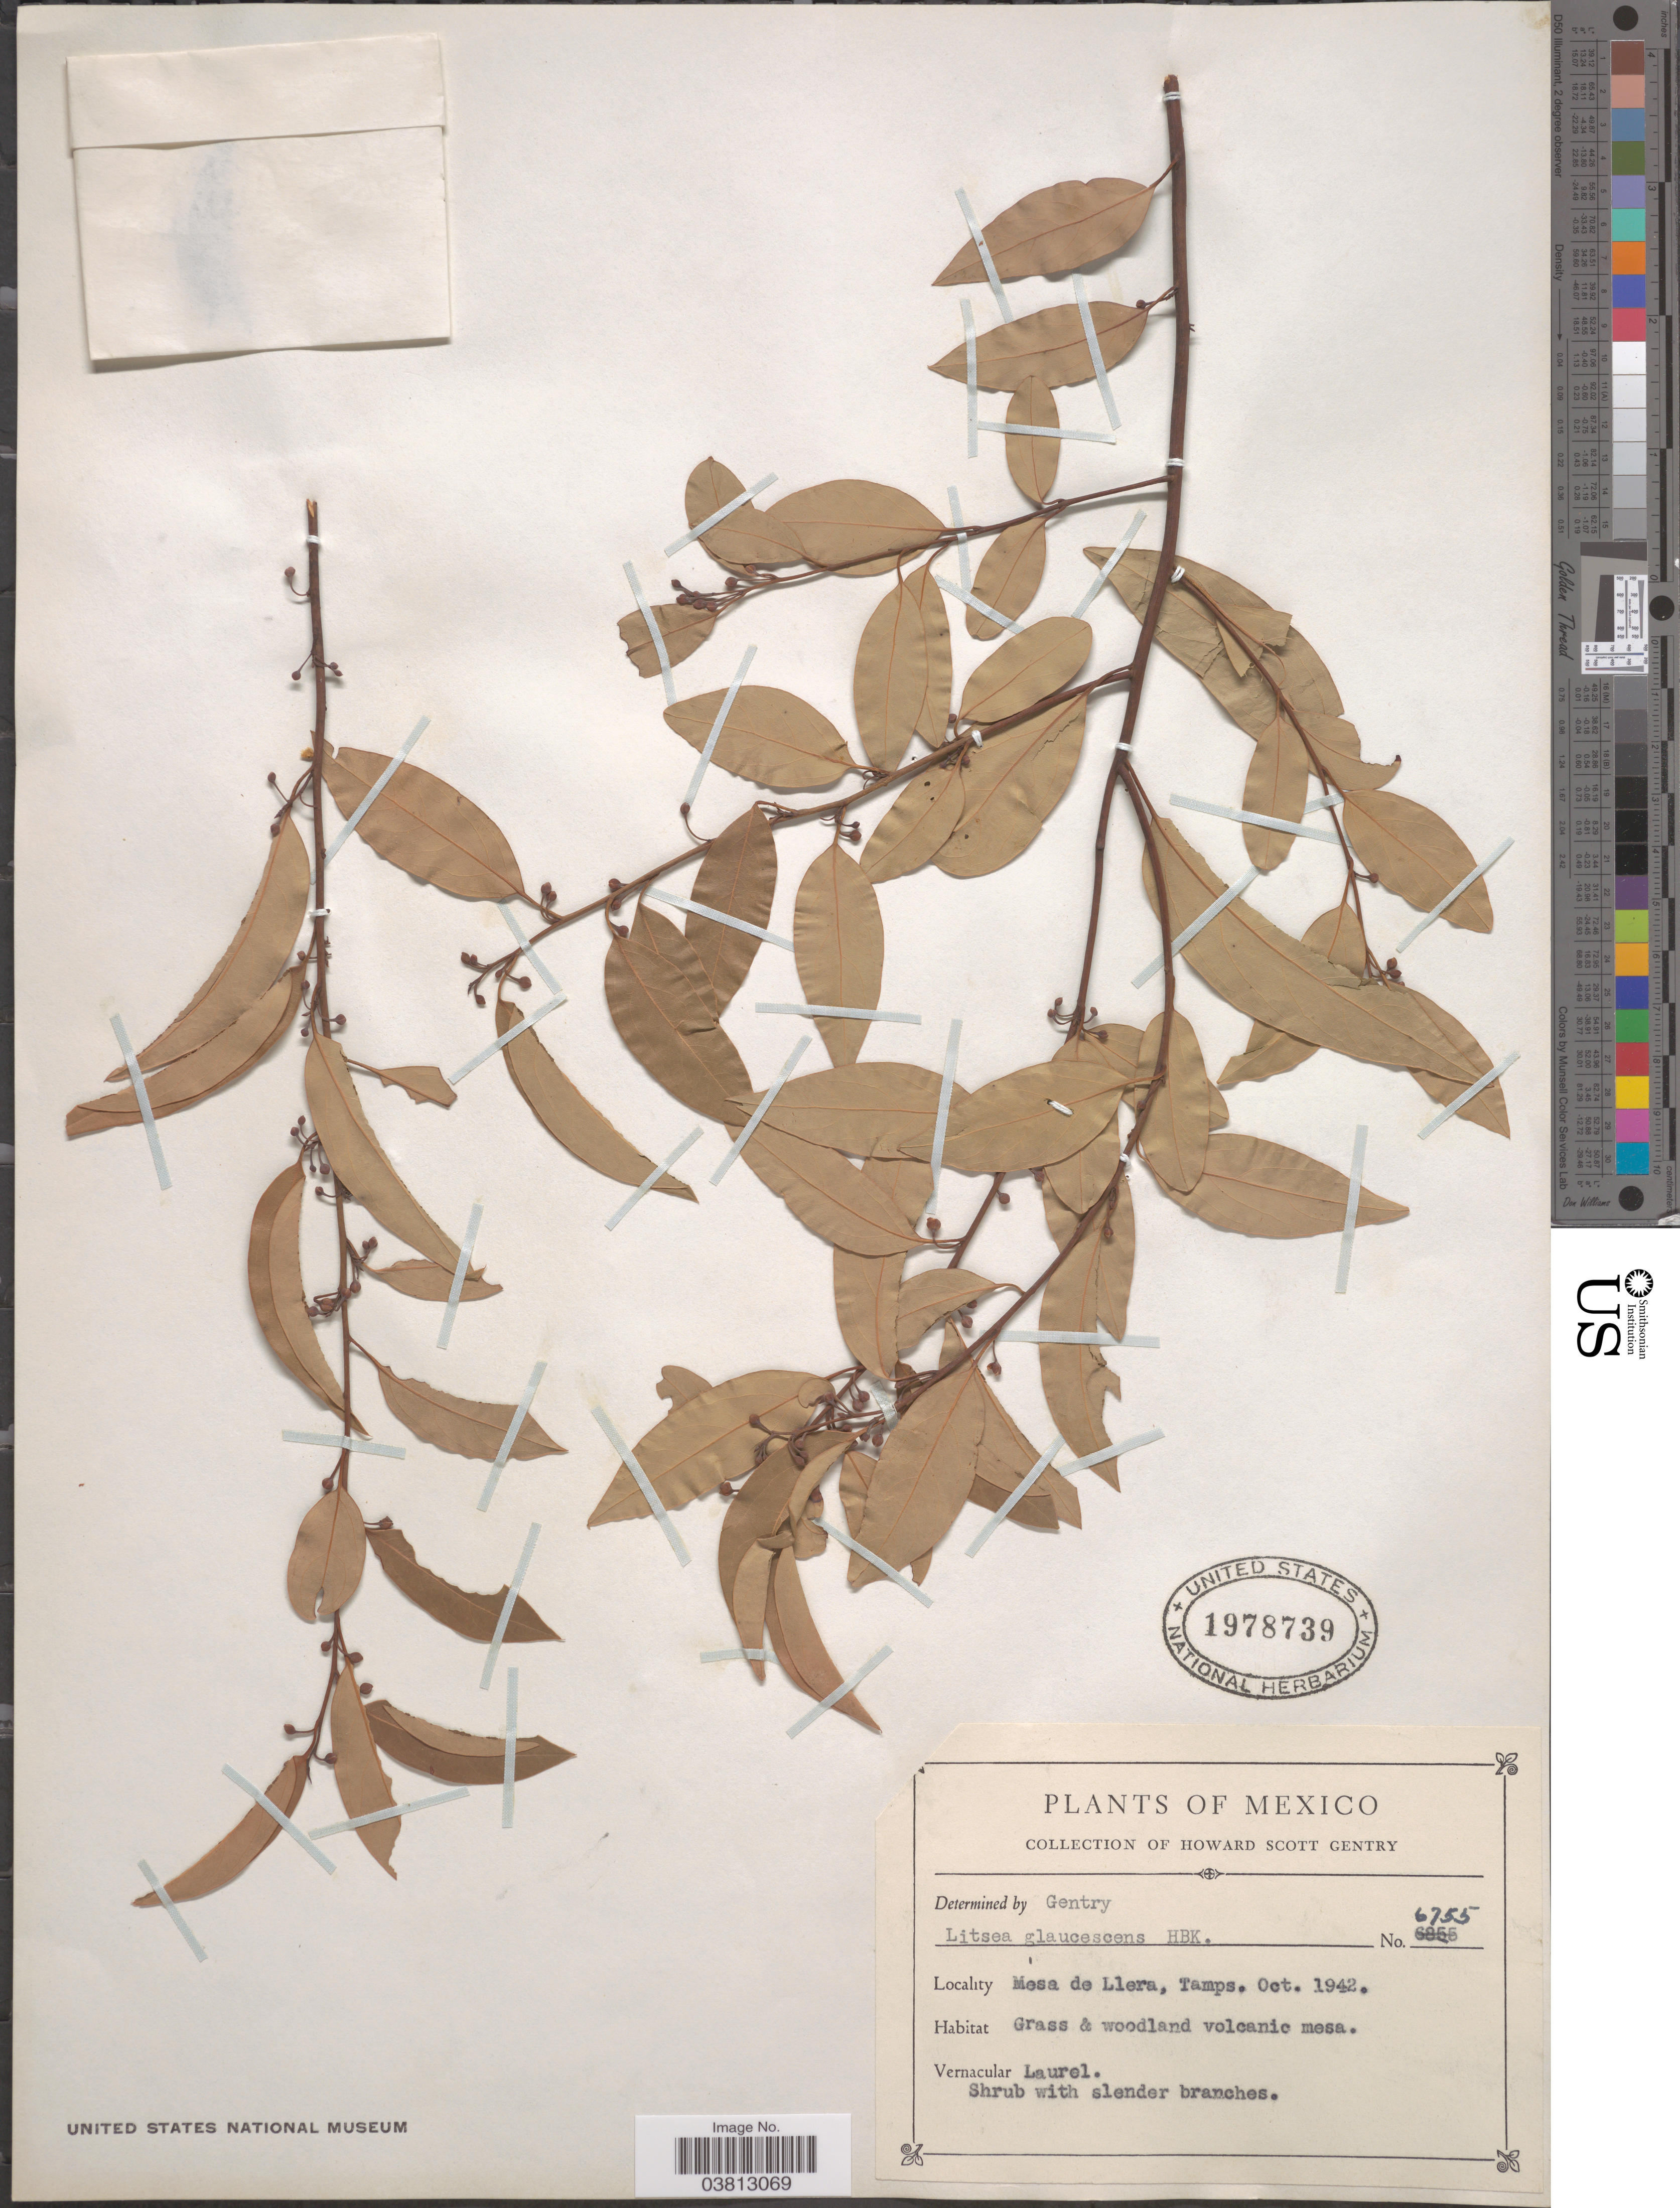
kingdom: Plantae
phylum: Tracheophyta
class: Magnoliopsida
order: Laurales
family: Lauraceae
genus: Litsea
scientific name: Litsea glaucescens var. subsolitaria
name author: Kunth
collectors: H. S. Gentry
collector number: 6755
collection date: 1942-10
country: Mexico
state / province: Tamaulipas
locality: Mesa de Llera.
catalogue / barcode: US 1978739